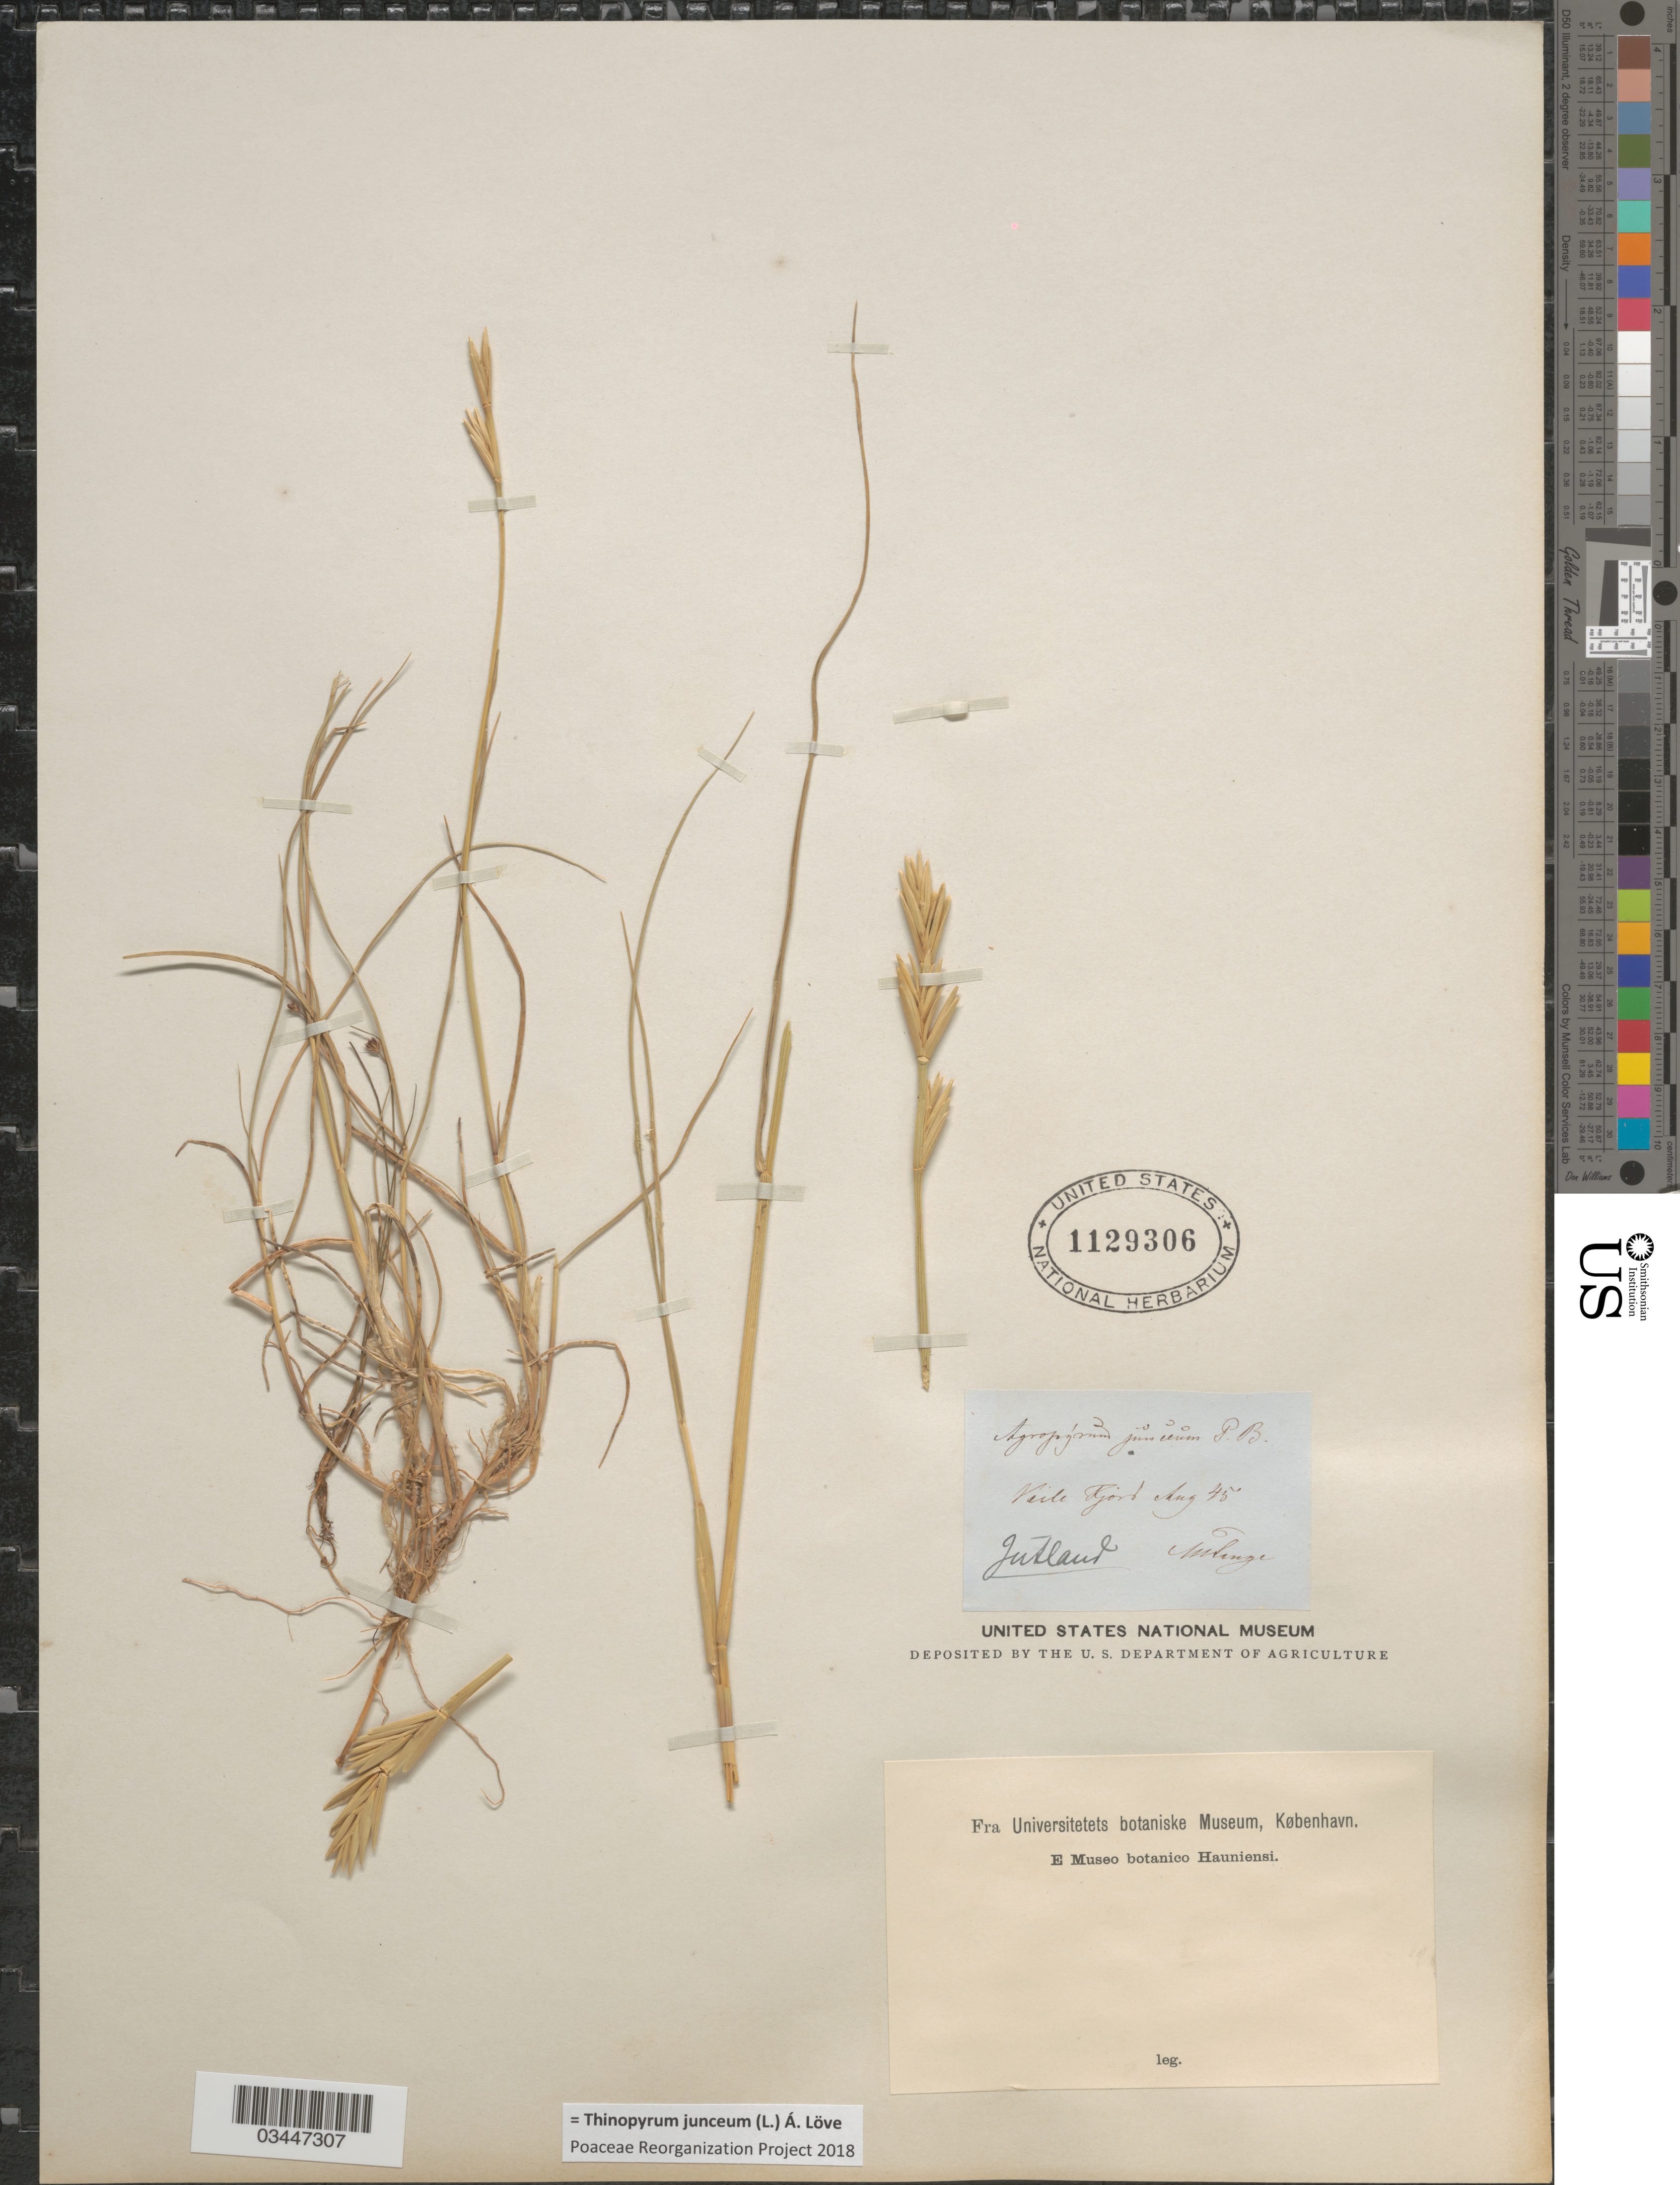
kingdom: Plantae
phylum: Tracheophyta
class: Liliopsida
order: Poales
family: Poaceae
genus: Thinopyrum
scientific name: Thinopyrum junceum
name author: (L.) Á. Löve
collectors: M. Lange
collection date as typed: Transcribed d/m/y: /8/45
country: Denmark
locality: Veite Fjord. Jutland.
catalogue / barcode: US 1129306